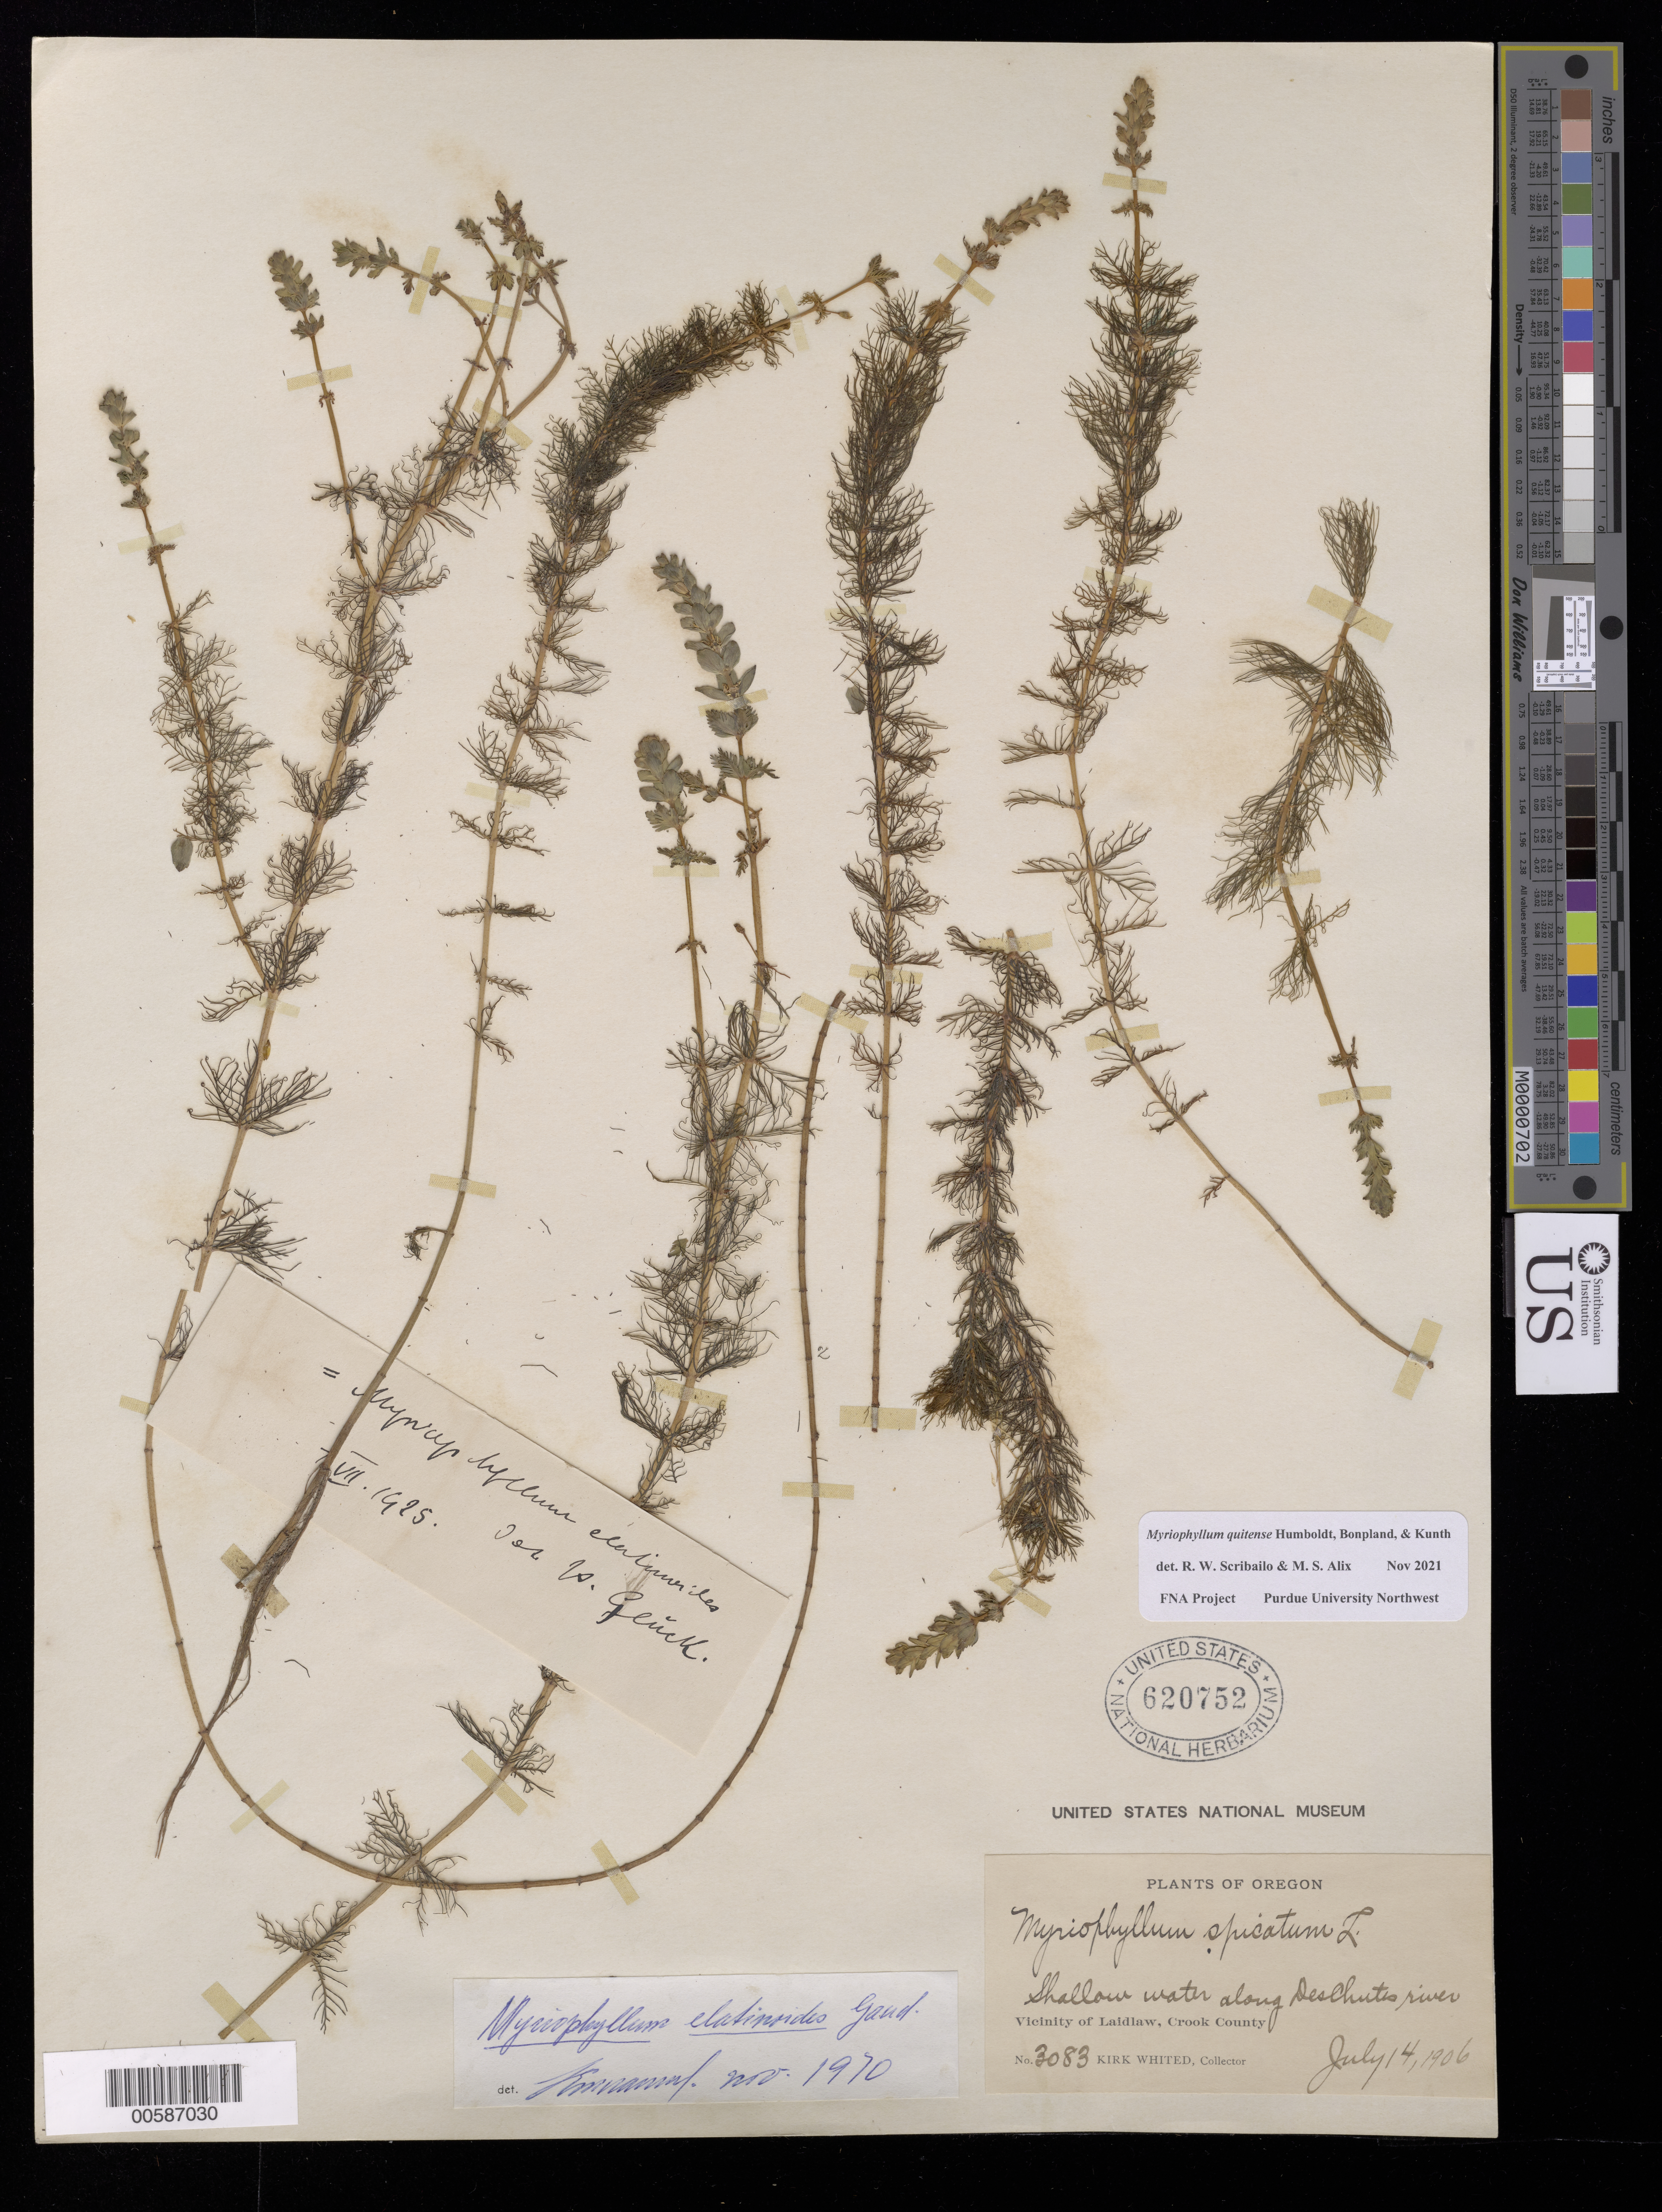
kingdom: Plantae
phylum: Tracheophyta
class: Magnoliopsida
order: Saxifragales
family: Haloragaceae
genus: Myriophyllum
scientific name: Myriophyllum quitense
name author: Kunth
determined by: Scribailo, R. W.; Alix, M. S.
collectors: K. Whited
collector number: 3083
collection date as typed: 14 Jul 1906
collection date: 1906-07-14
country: United States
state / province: Oregon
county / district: Crook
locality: Laidlaw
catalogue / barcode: US 620752